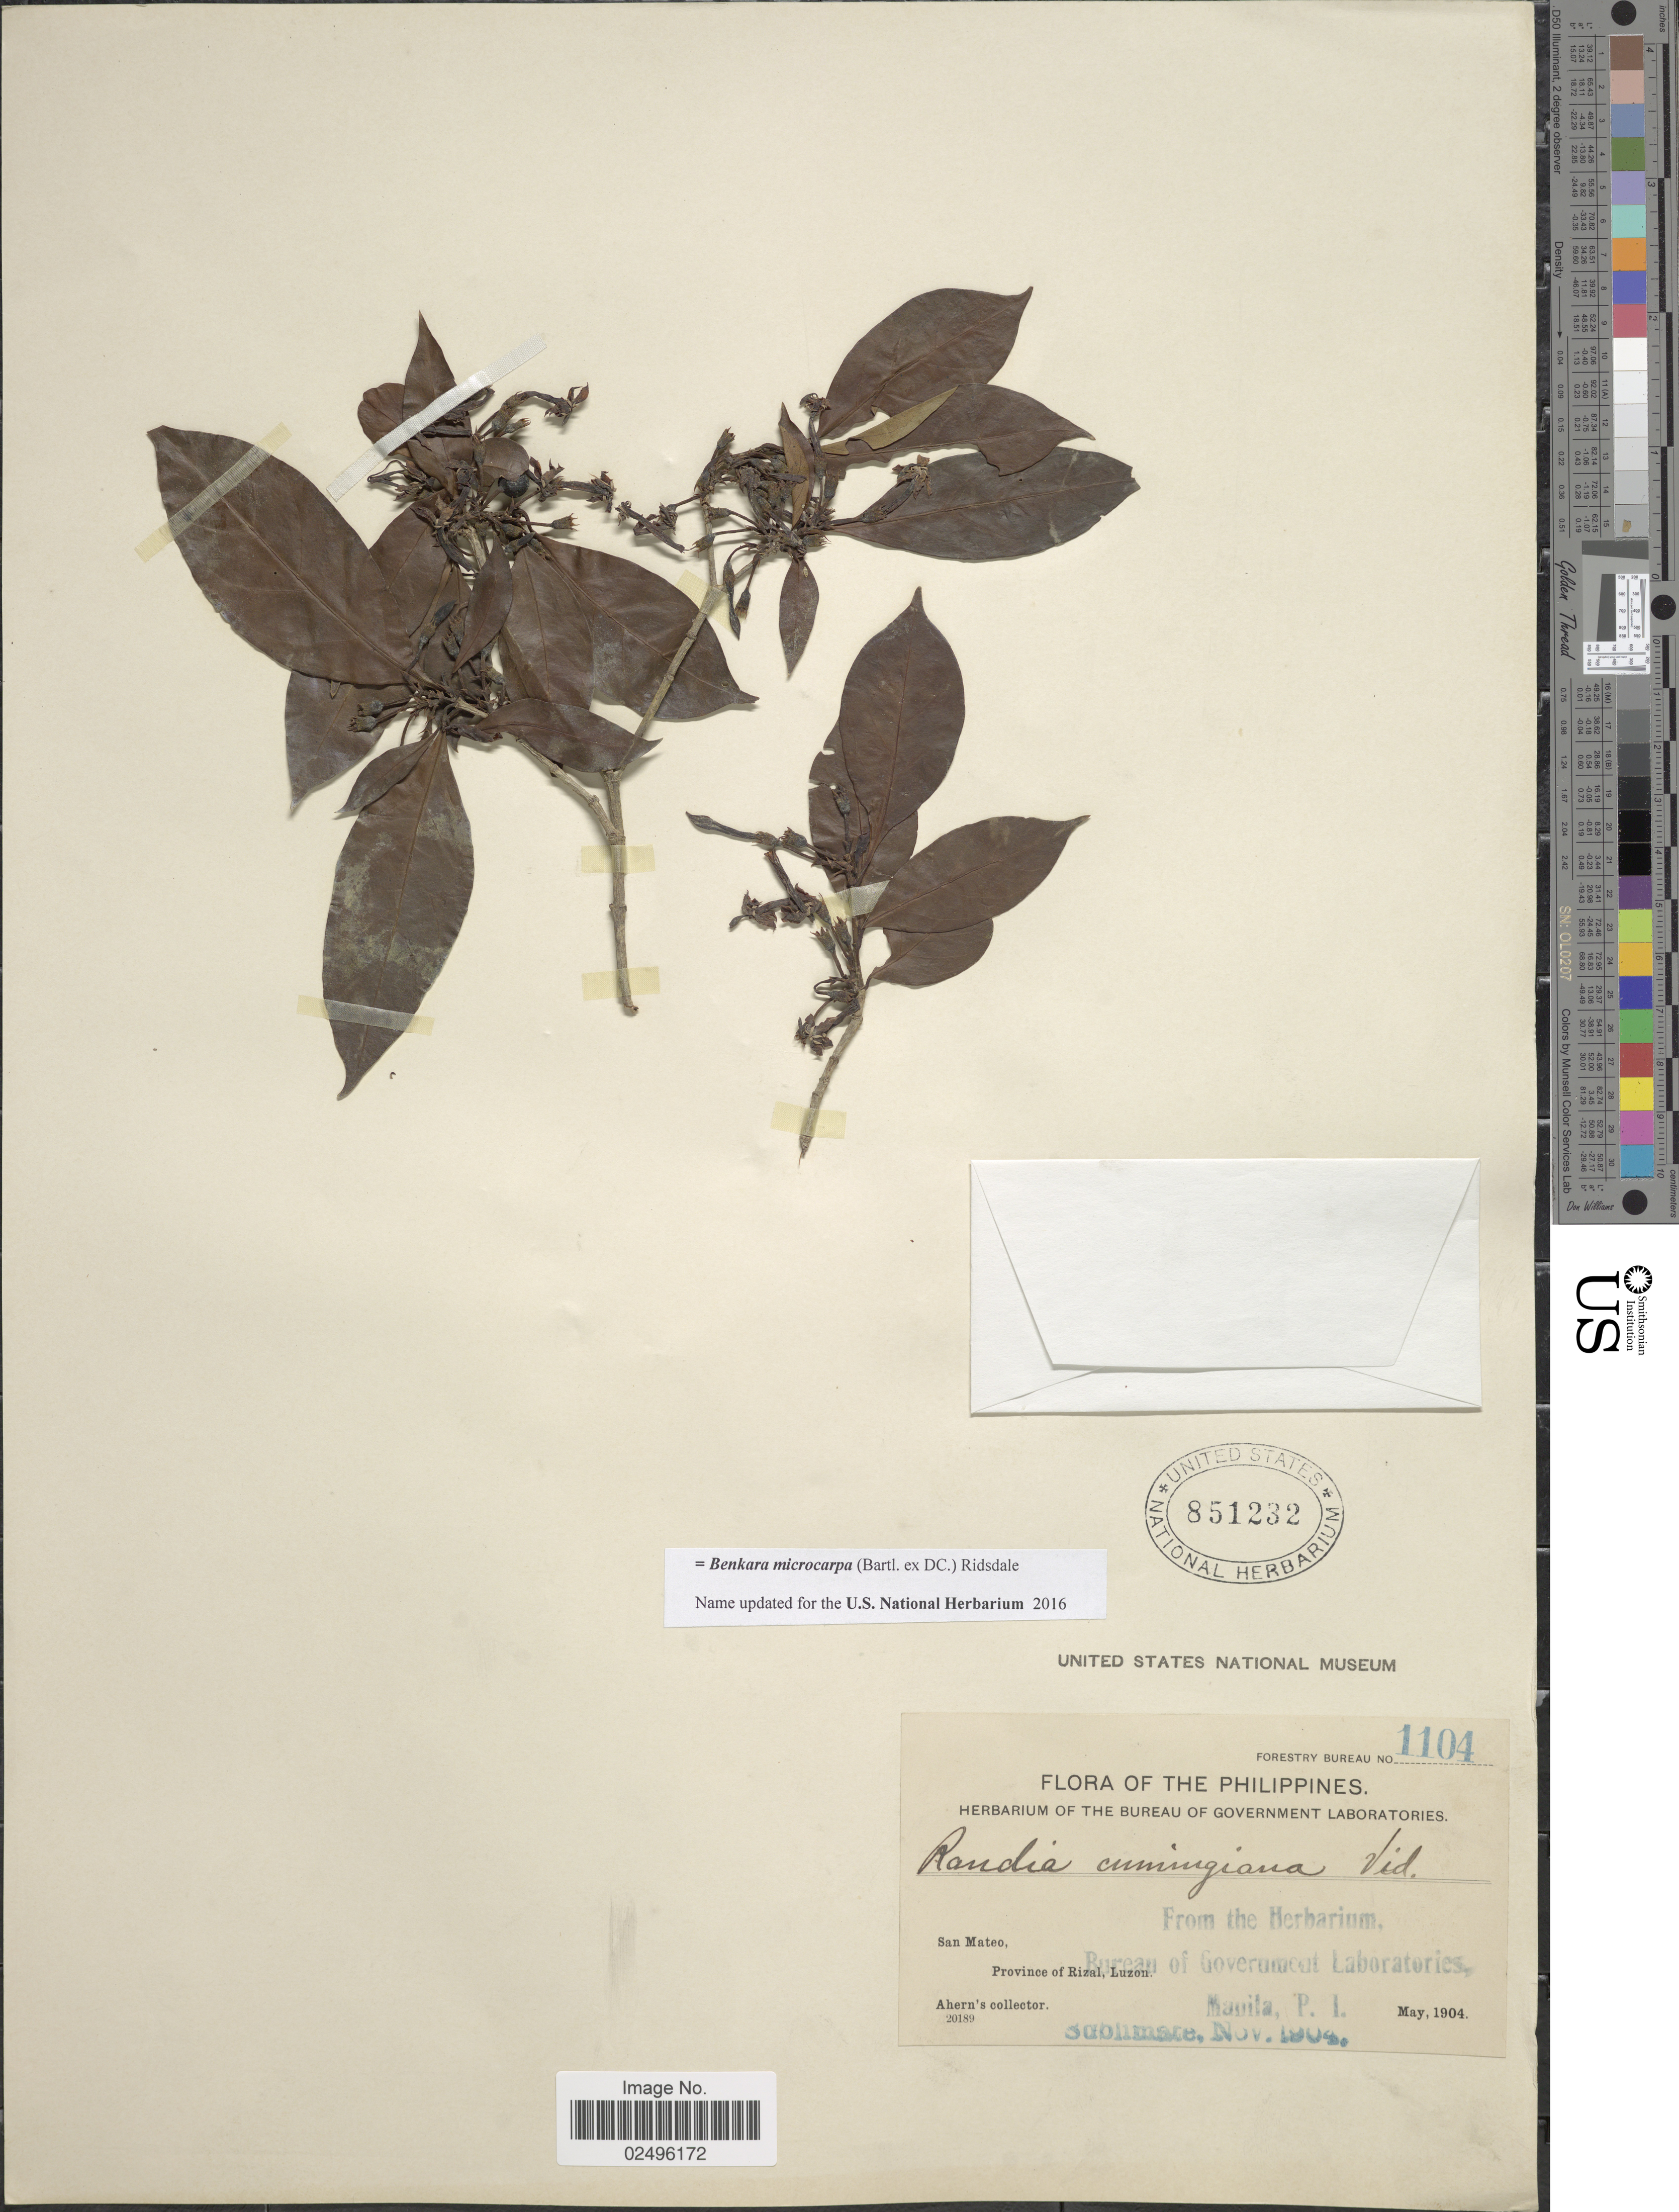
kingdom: Plantae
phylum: Tracheophyta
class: Magnoliopsida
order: Gentianales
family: Rubiaceae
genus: Fagerlindia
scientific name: Fagerlindia microcarpa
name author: (Bartl. ex DC.) Ridsdale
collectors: Ahern's collector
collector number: Forestry Bureau 1104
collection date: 1904-05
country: Philippines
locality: San Mateo, Province of Rizal, Luzon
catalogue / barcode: US 851232